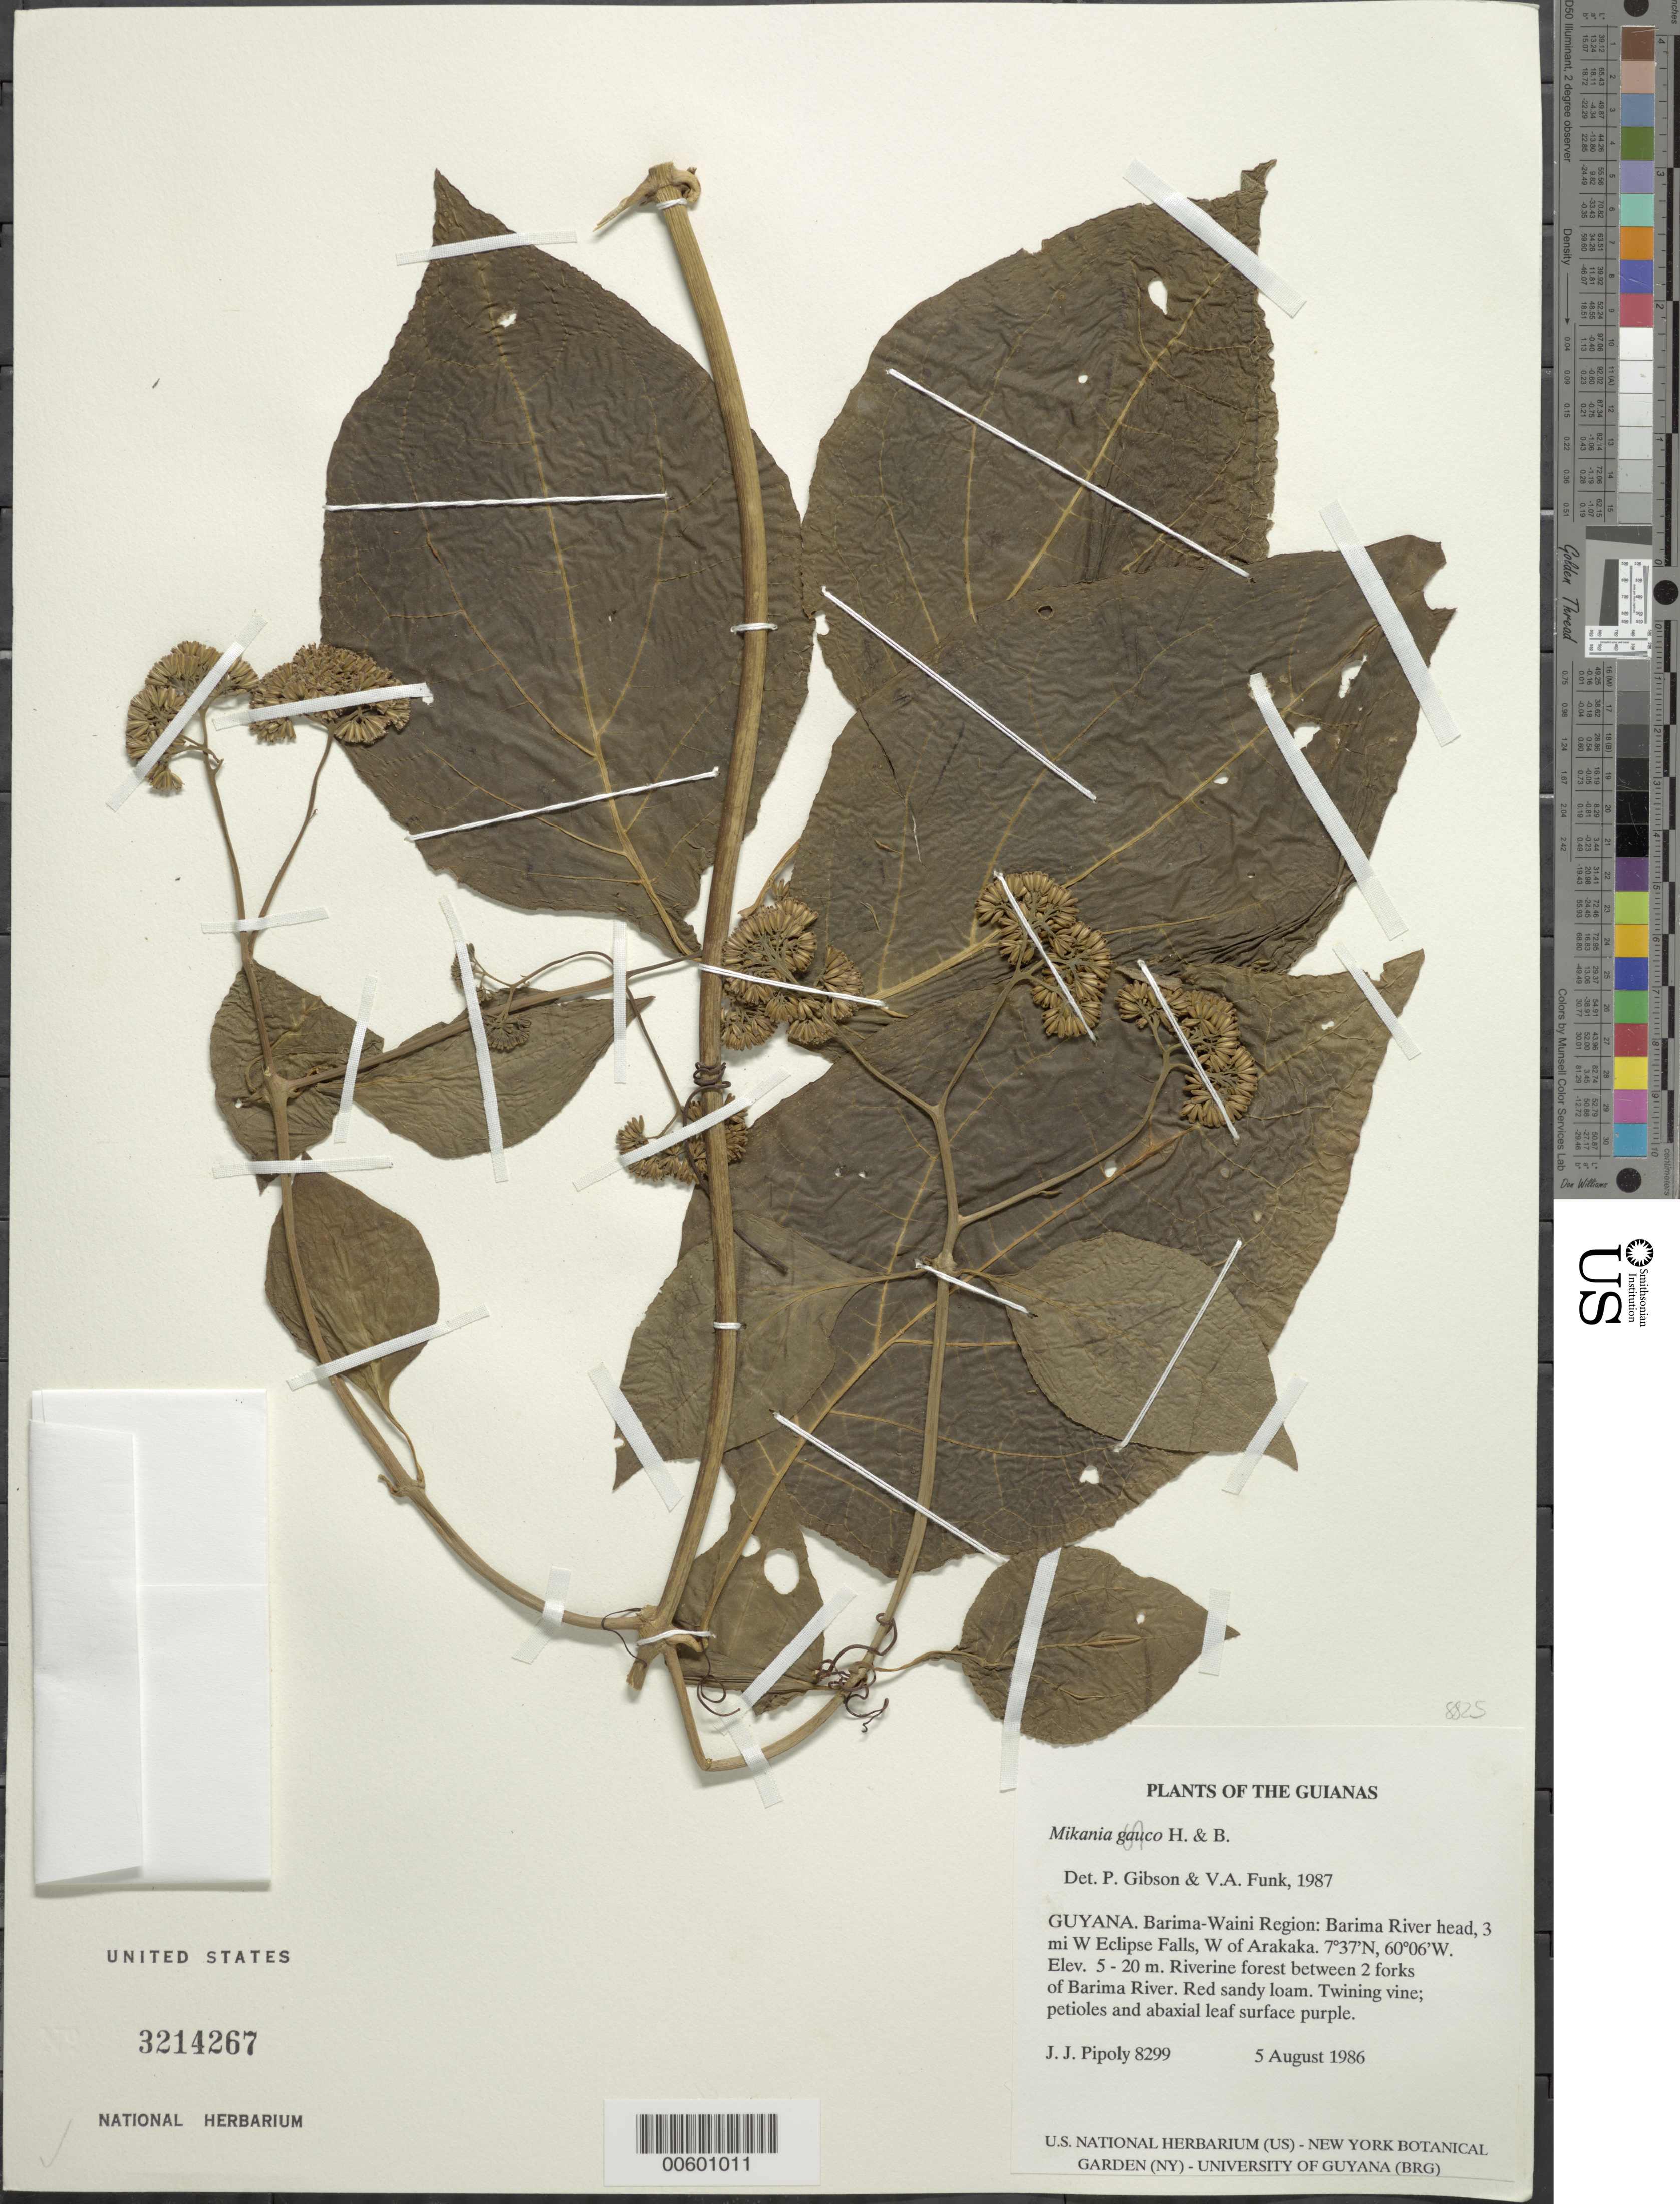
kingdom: Plantae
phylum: Tracheophyta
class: Magnoliopsida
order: Asterales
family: Asteraceae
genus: Mikania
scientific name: Mikania guaco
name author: Humb. & Bonpl.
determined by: Gibson, P.; Funk, V. A.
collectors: J. J. Pipoly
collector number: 8299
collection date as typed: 5 August 1986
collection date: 1986-08-05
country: Guyana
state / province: Barima-Waini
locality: Barima River head; 3 mi W Eclipse Falls, W of Arakaka, between 2 forks of Barima River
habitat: Riverine forest. Red sandy loam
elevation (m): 5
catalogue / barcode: US 3214267